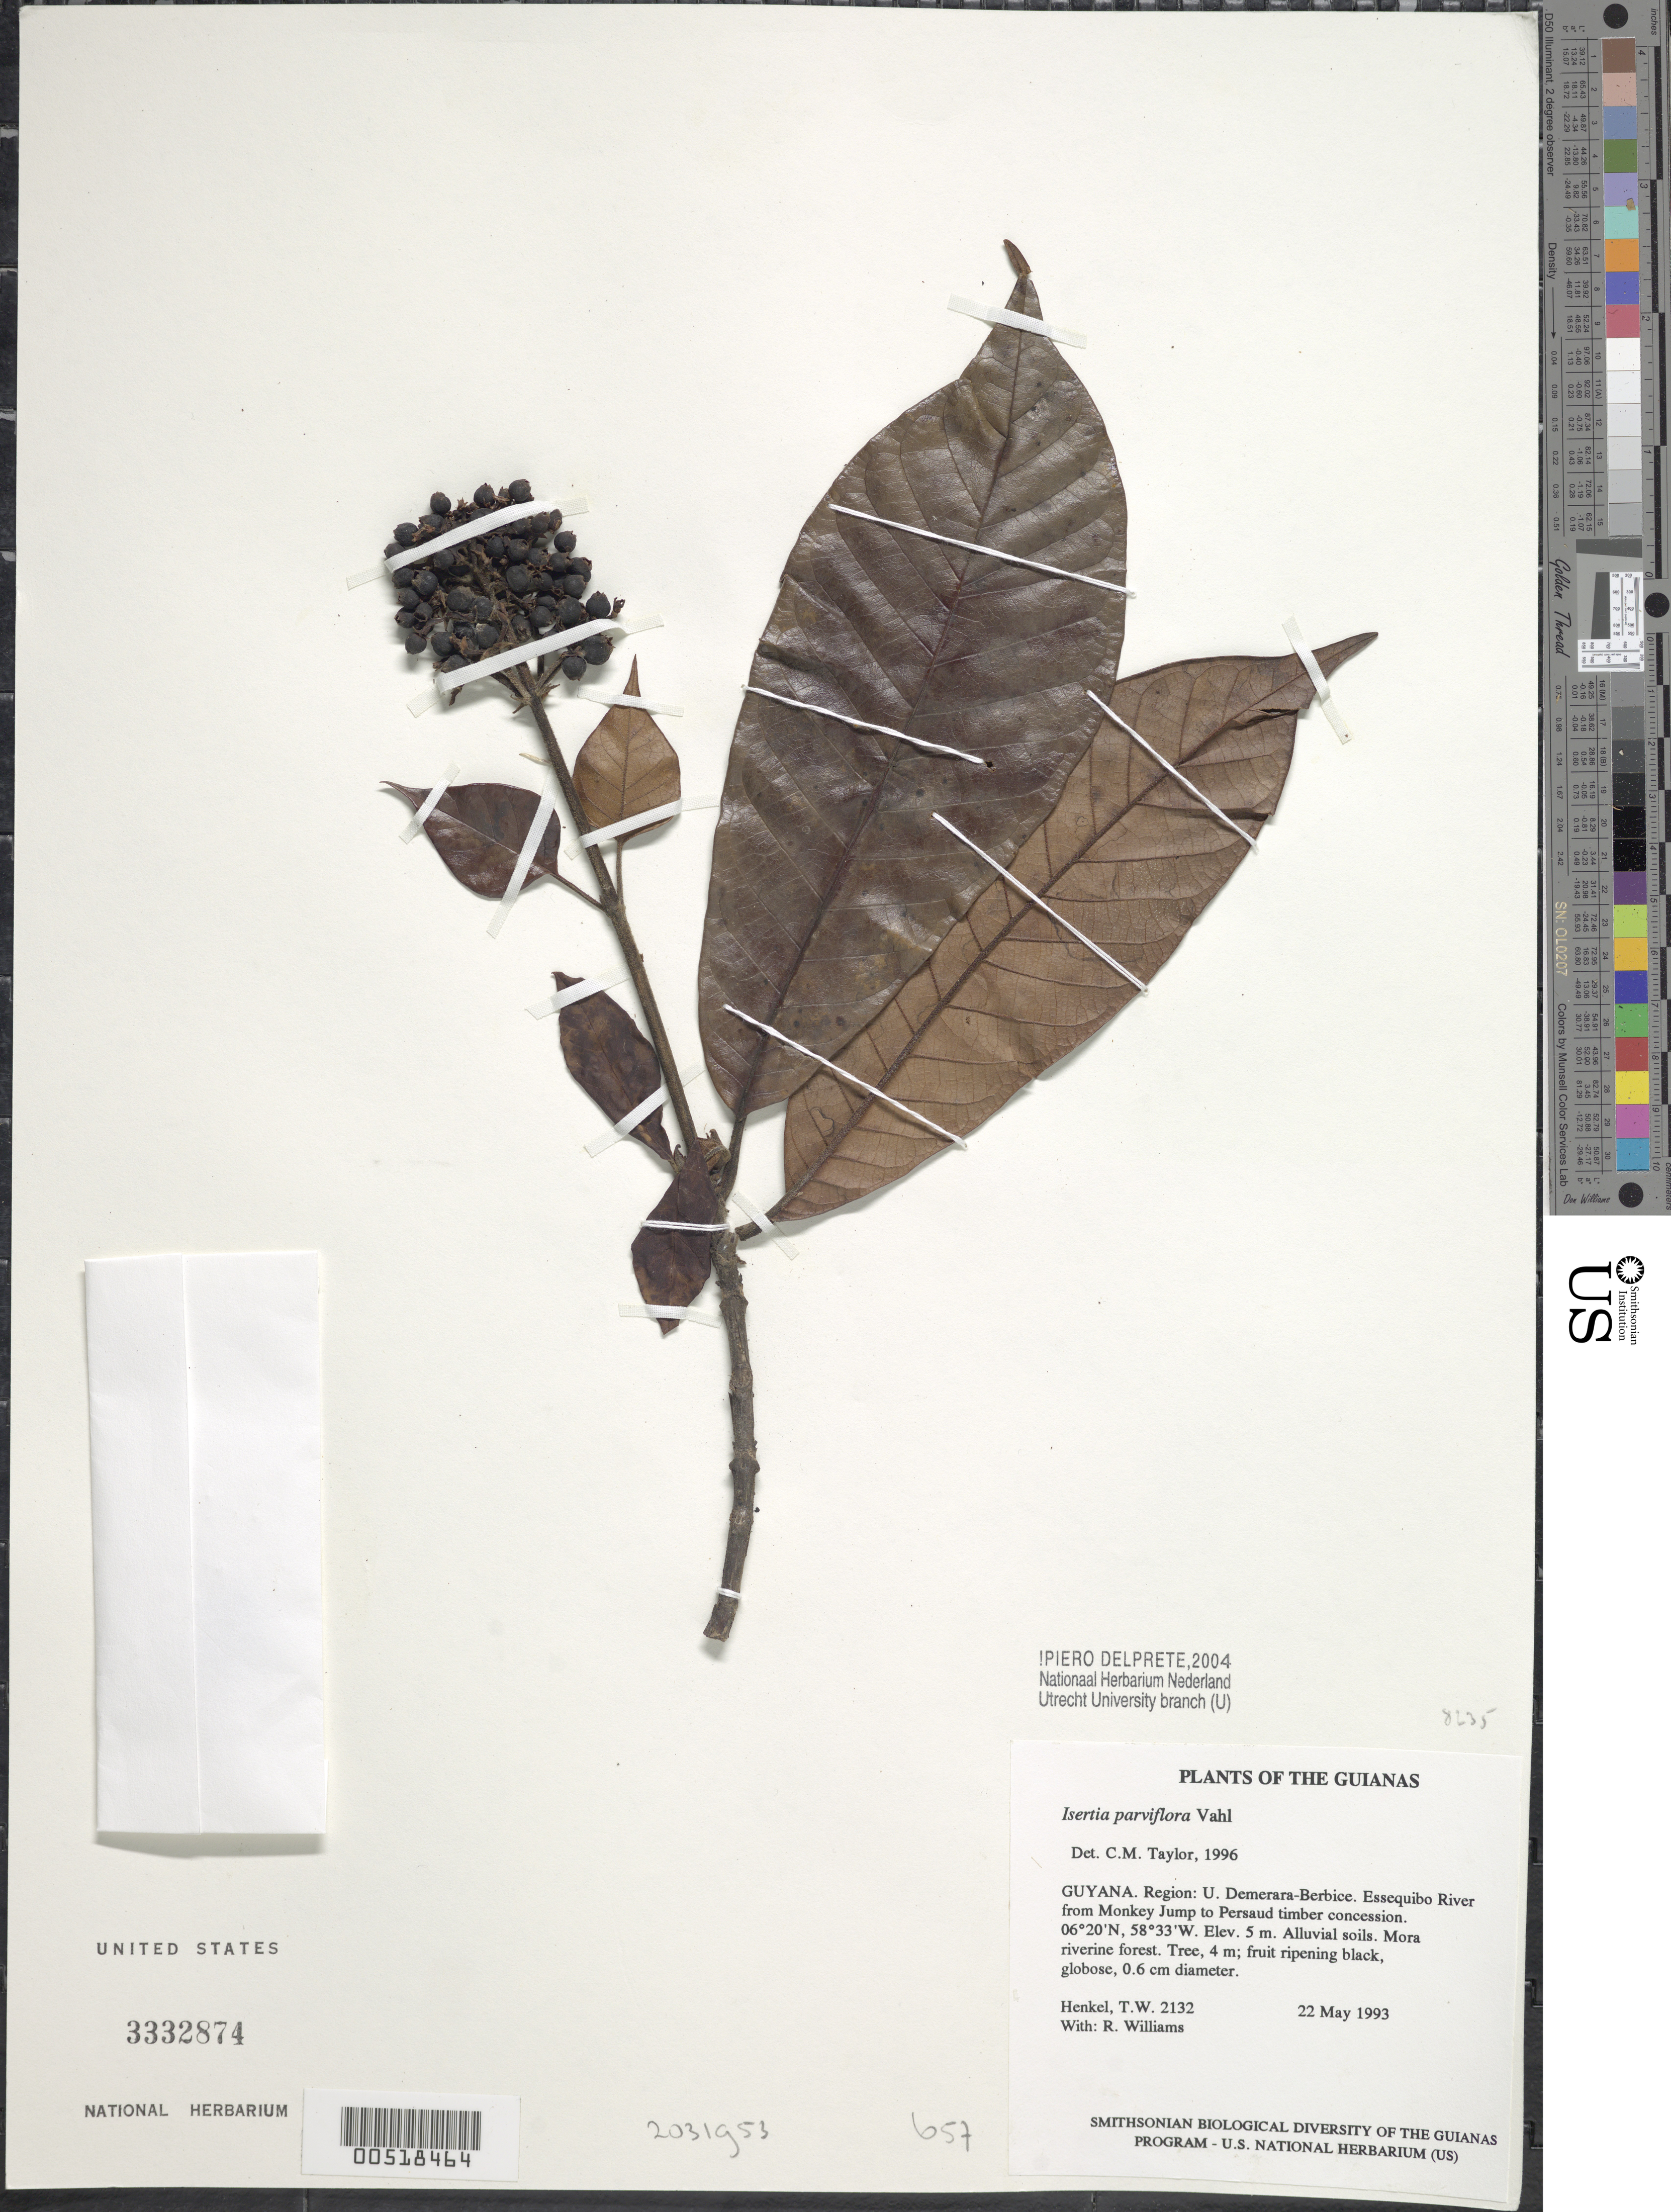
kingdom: Plantae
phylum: Tracheophyta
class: Magnoliopsida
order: Gentianales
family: Rubiaceae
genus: Isertia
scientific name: Isertia parviflora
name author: Vahl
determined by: Taylor, Charlotte M.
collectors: T. Henkel & R. Williams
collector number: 2132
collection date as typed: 22 May 1993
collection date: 1993-05-22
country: Guyana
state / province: U. Demerara-Berbice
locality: Essequibo River from Monkey Jump to Persaud timber concession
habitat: Alluvial soils. Mora riverine forest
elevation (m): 5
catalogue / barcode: US 3332874